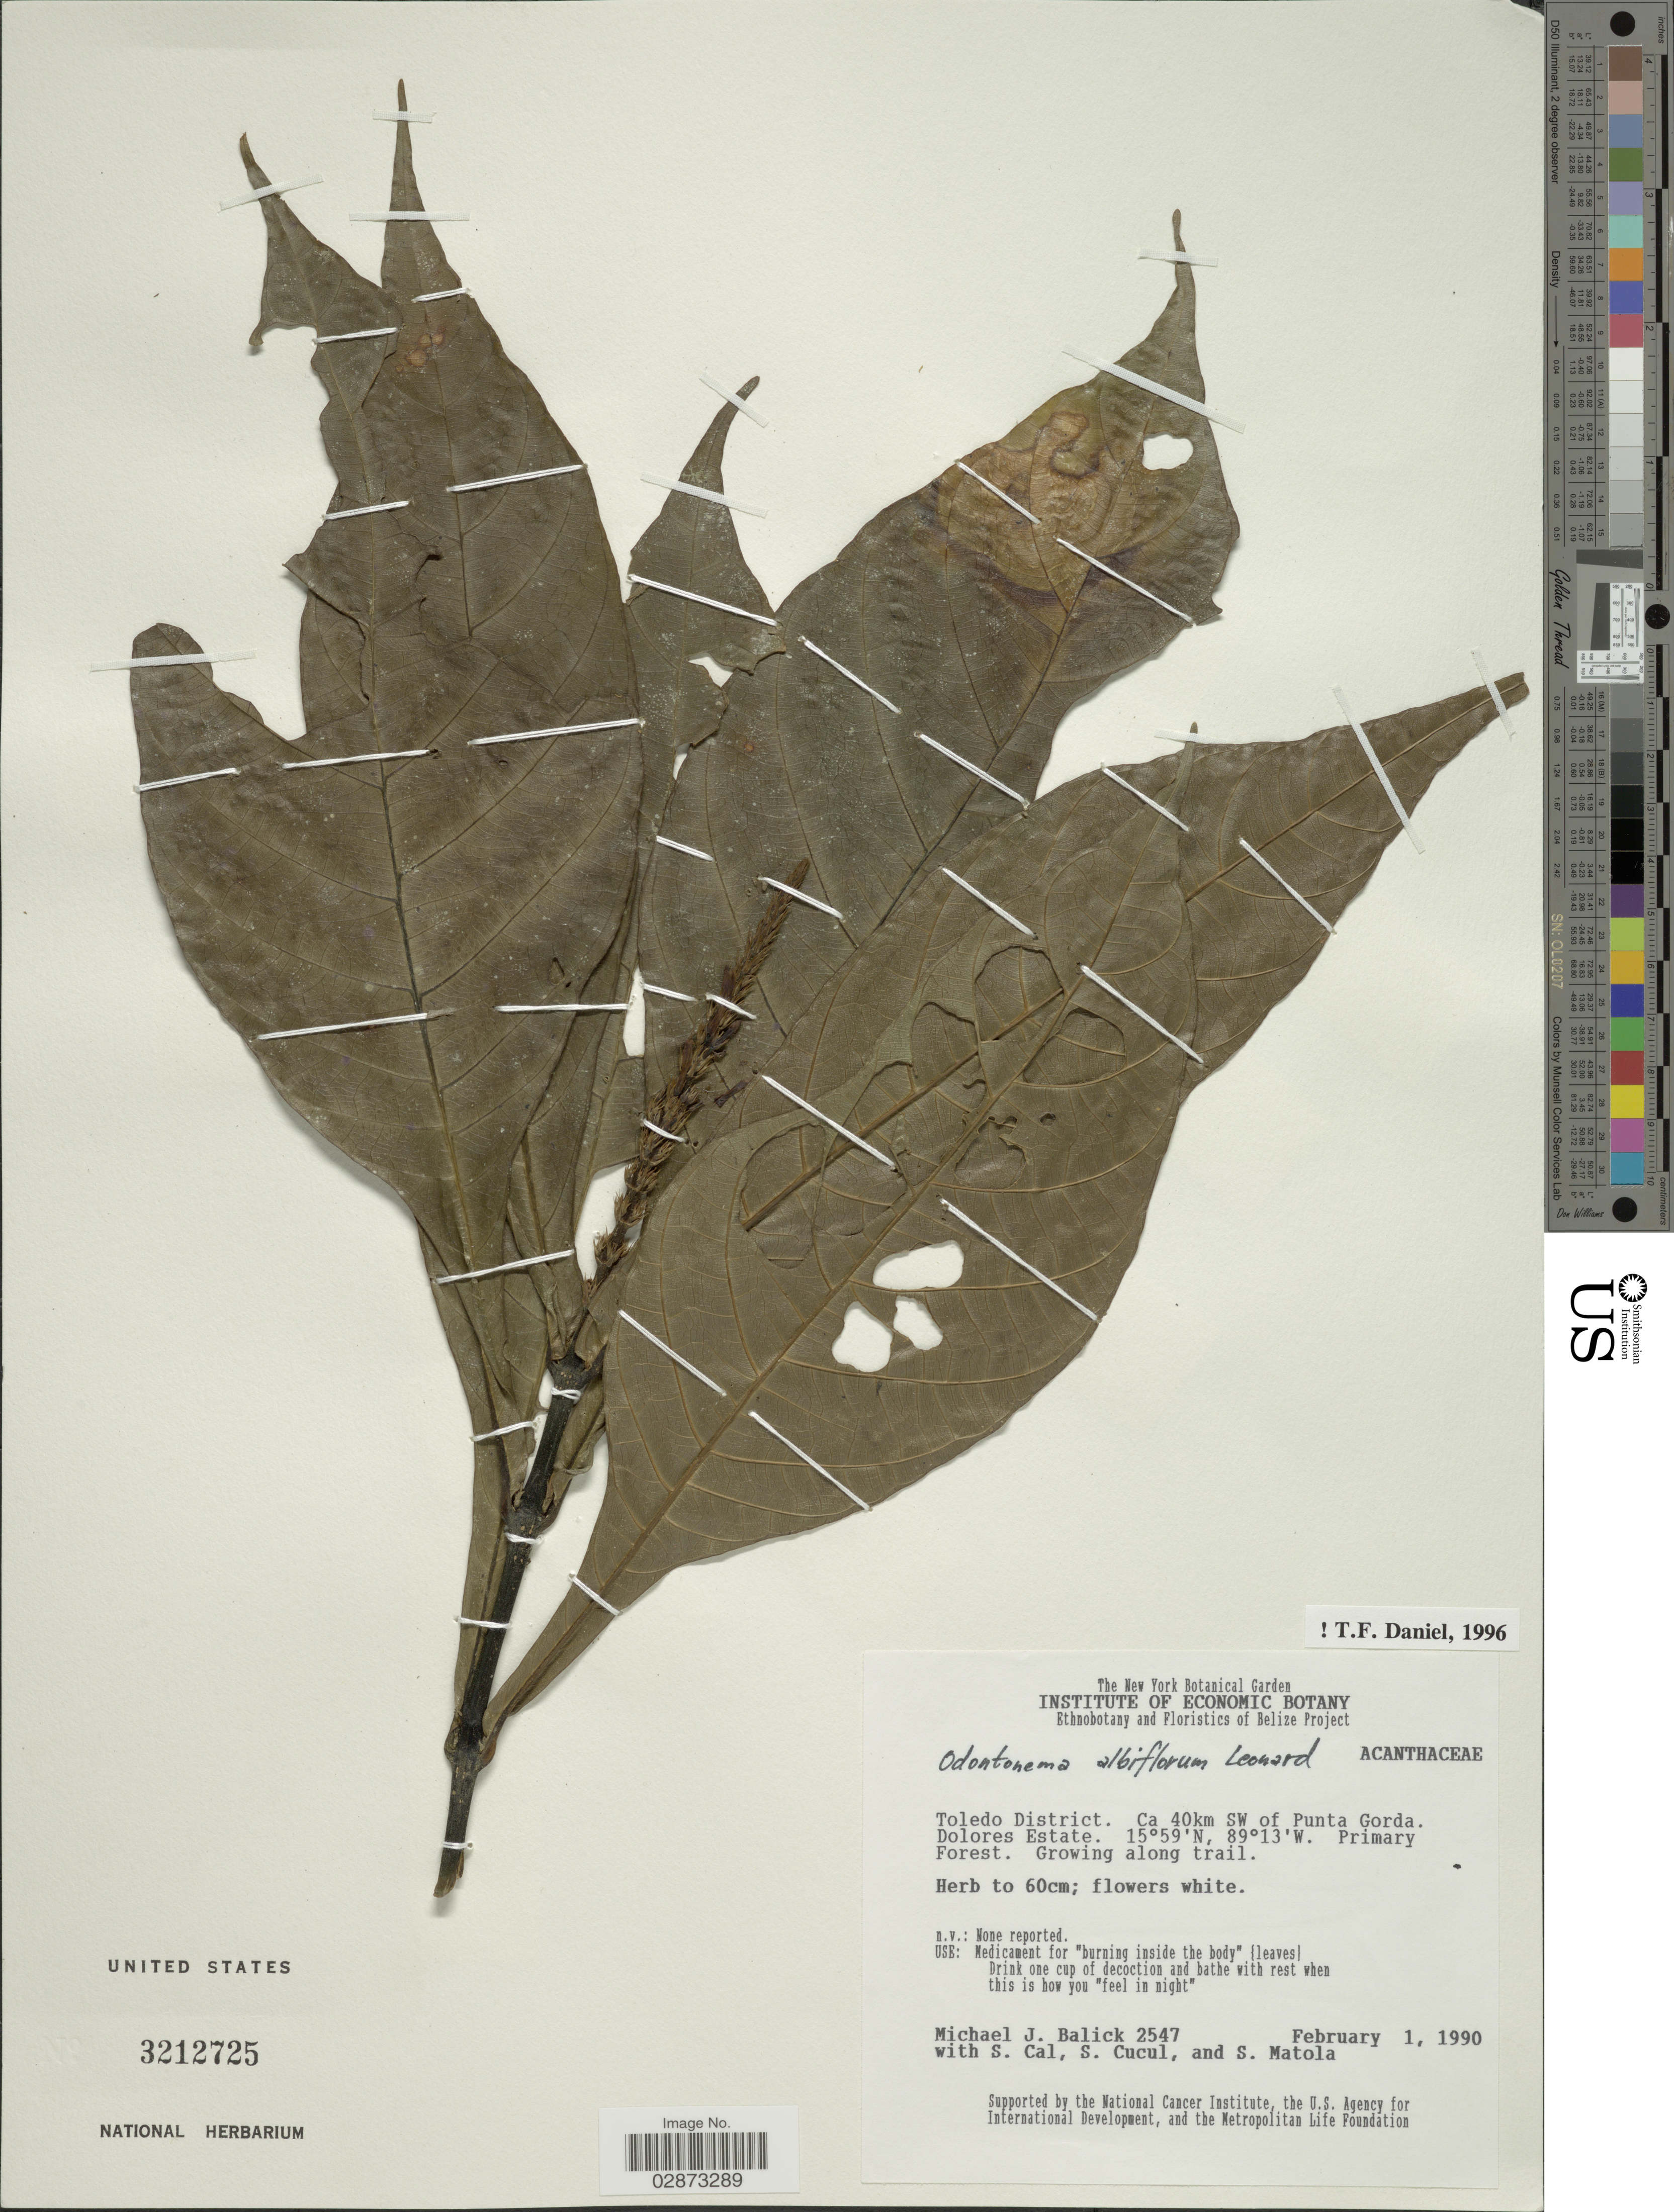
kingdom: Plantae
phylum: Tracheophyta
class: Magnoliopsida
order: Lamiales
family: Acanthaceae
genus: Odontonema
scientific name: Odontonema albiflorum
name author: Leonard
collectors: M. J. Balick, S. Cal, S. Cucul & S. Matola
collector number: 2547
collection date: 1990-02-01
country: Belize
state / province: Toledo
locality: Toledo District. Ca 40km SW of Punta Gorda. Dolores Estate.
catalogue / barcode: US 3212725